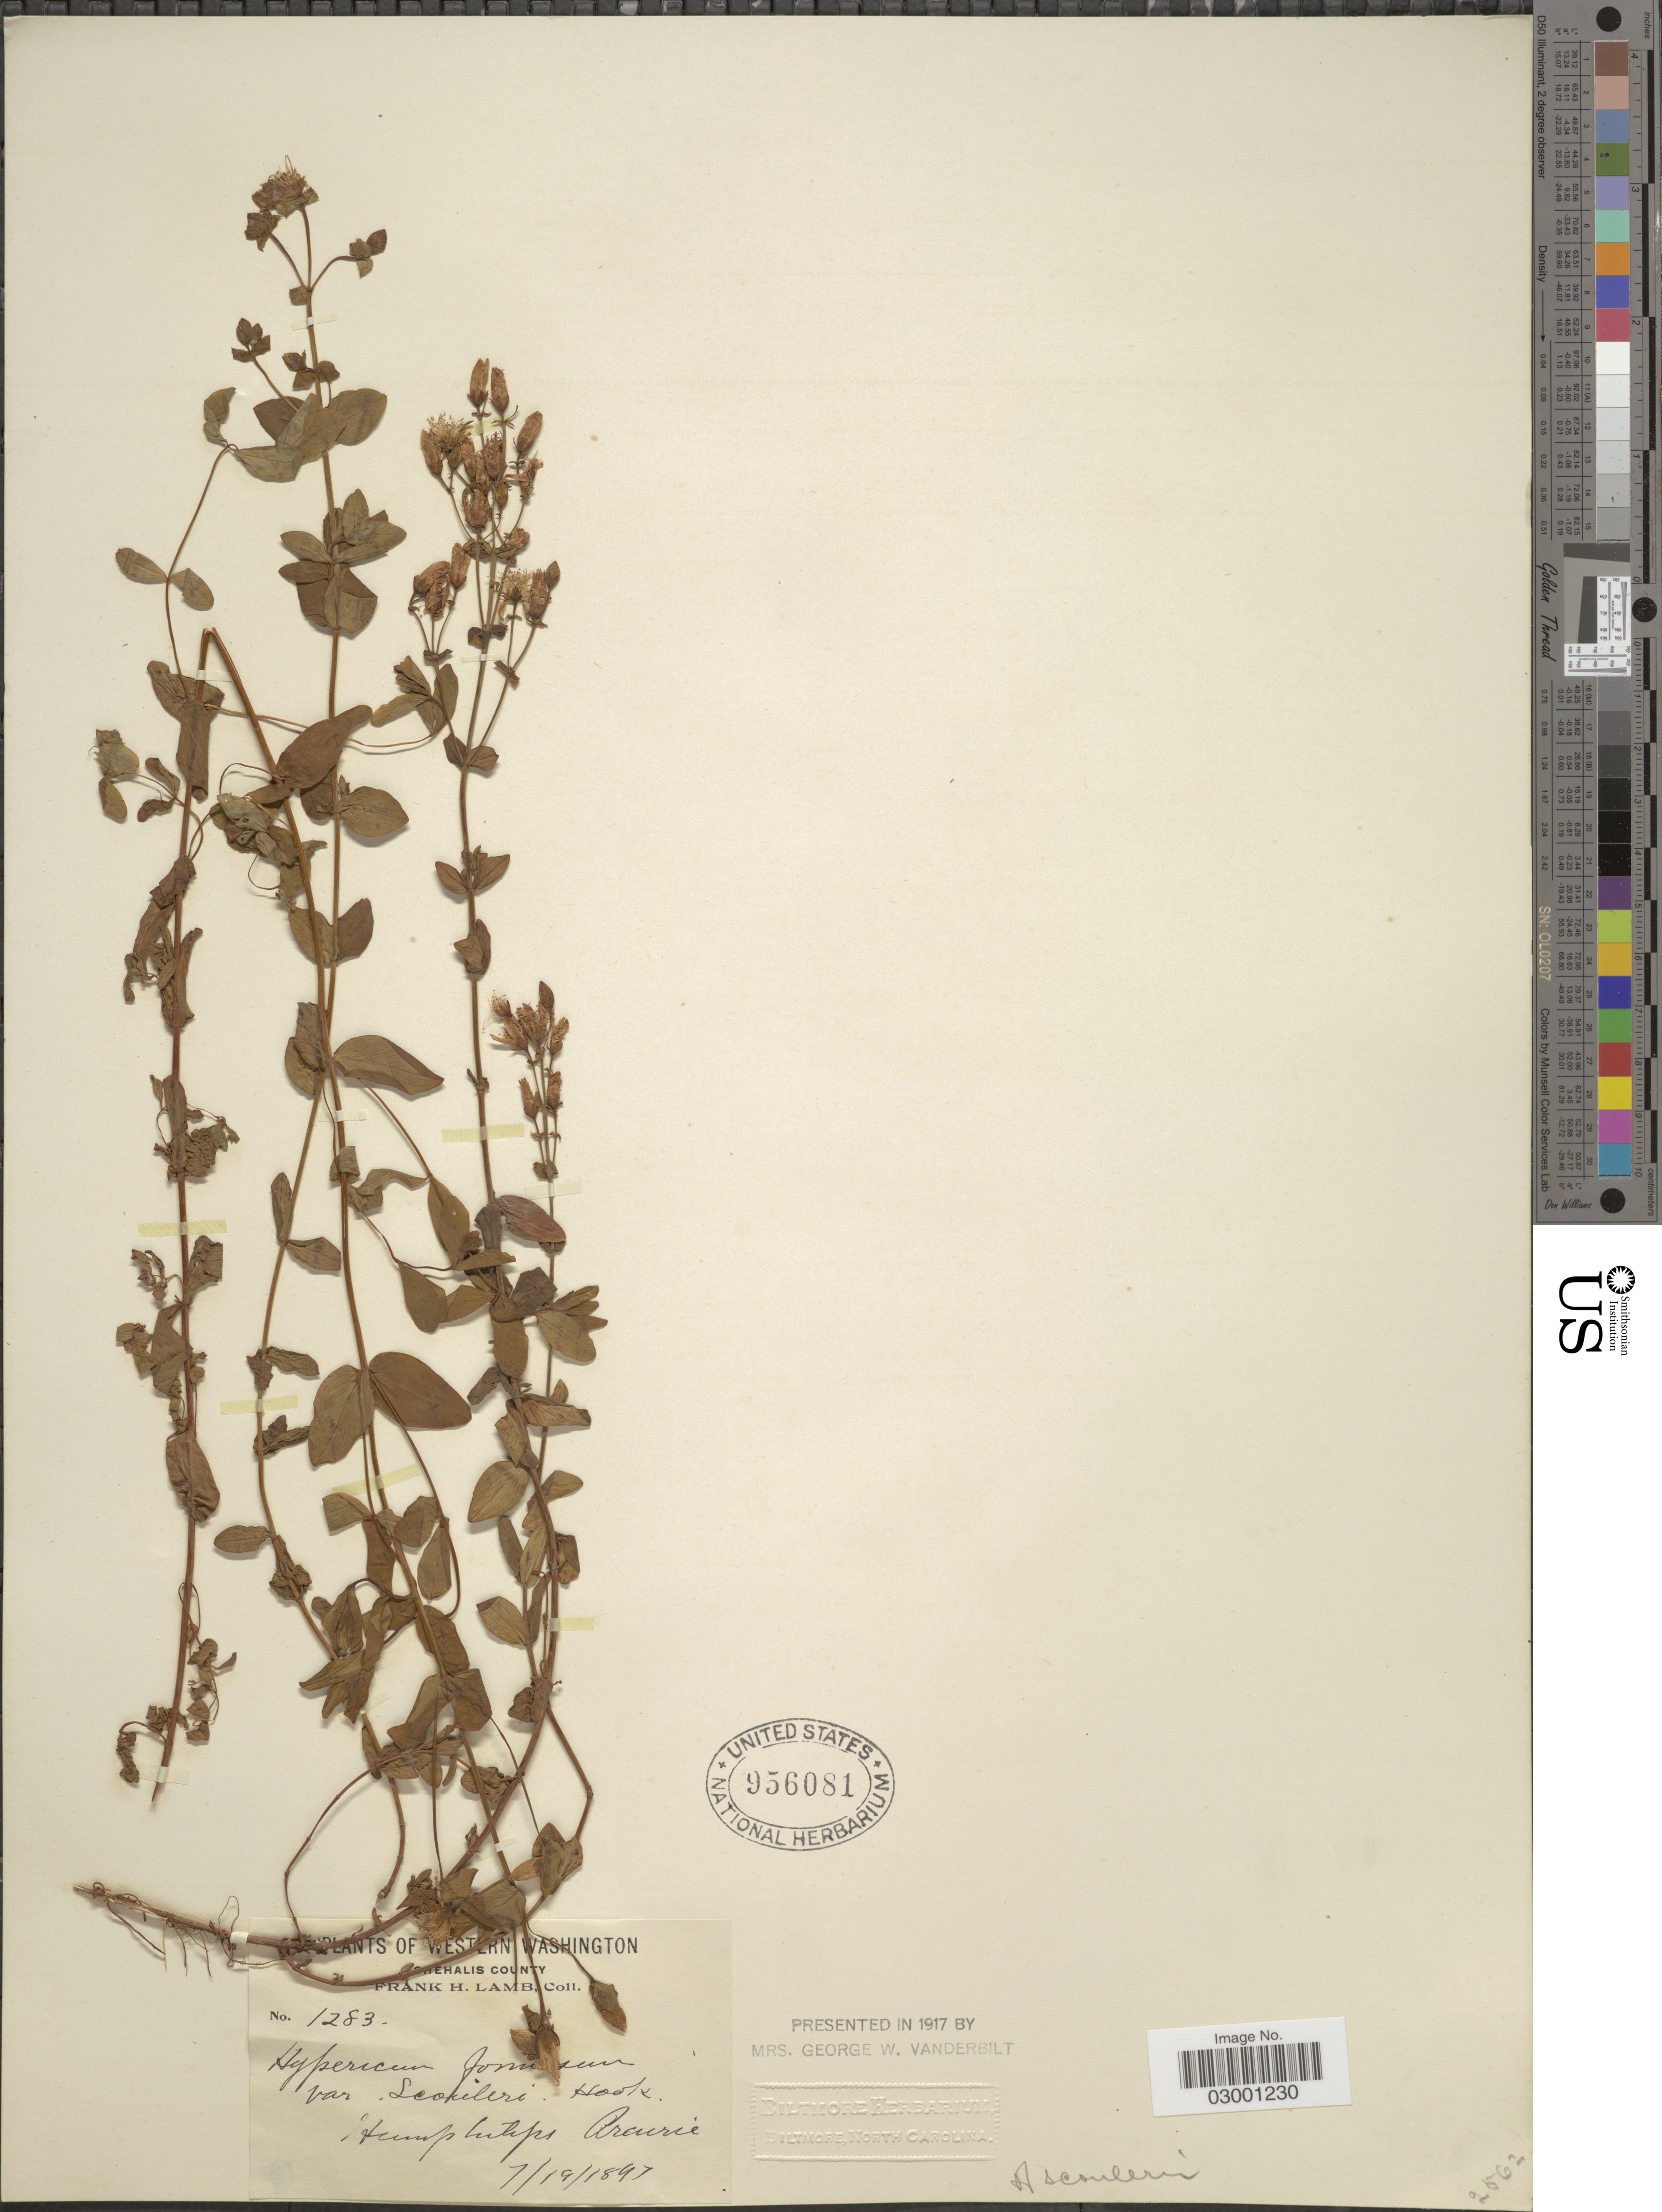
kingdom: Plantae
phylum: Tracheophyta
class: Magnoliopsida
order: Malpighiales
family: Hypericaceae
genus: Hypericum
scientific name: Hypericum formosum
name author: Kunth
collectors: F. H. Lamb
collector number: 1283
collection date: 1897-07-19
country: United States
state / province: Washington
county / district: Grays Harbor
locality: Western Washington, Humptulips Prairie.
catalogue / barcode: US 956081